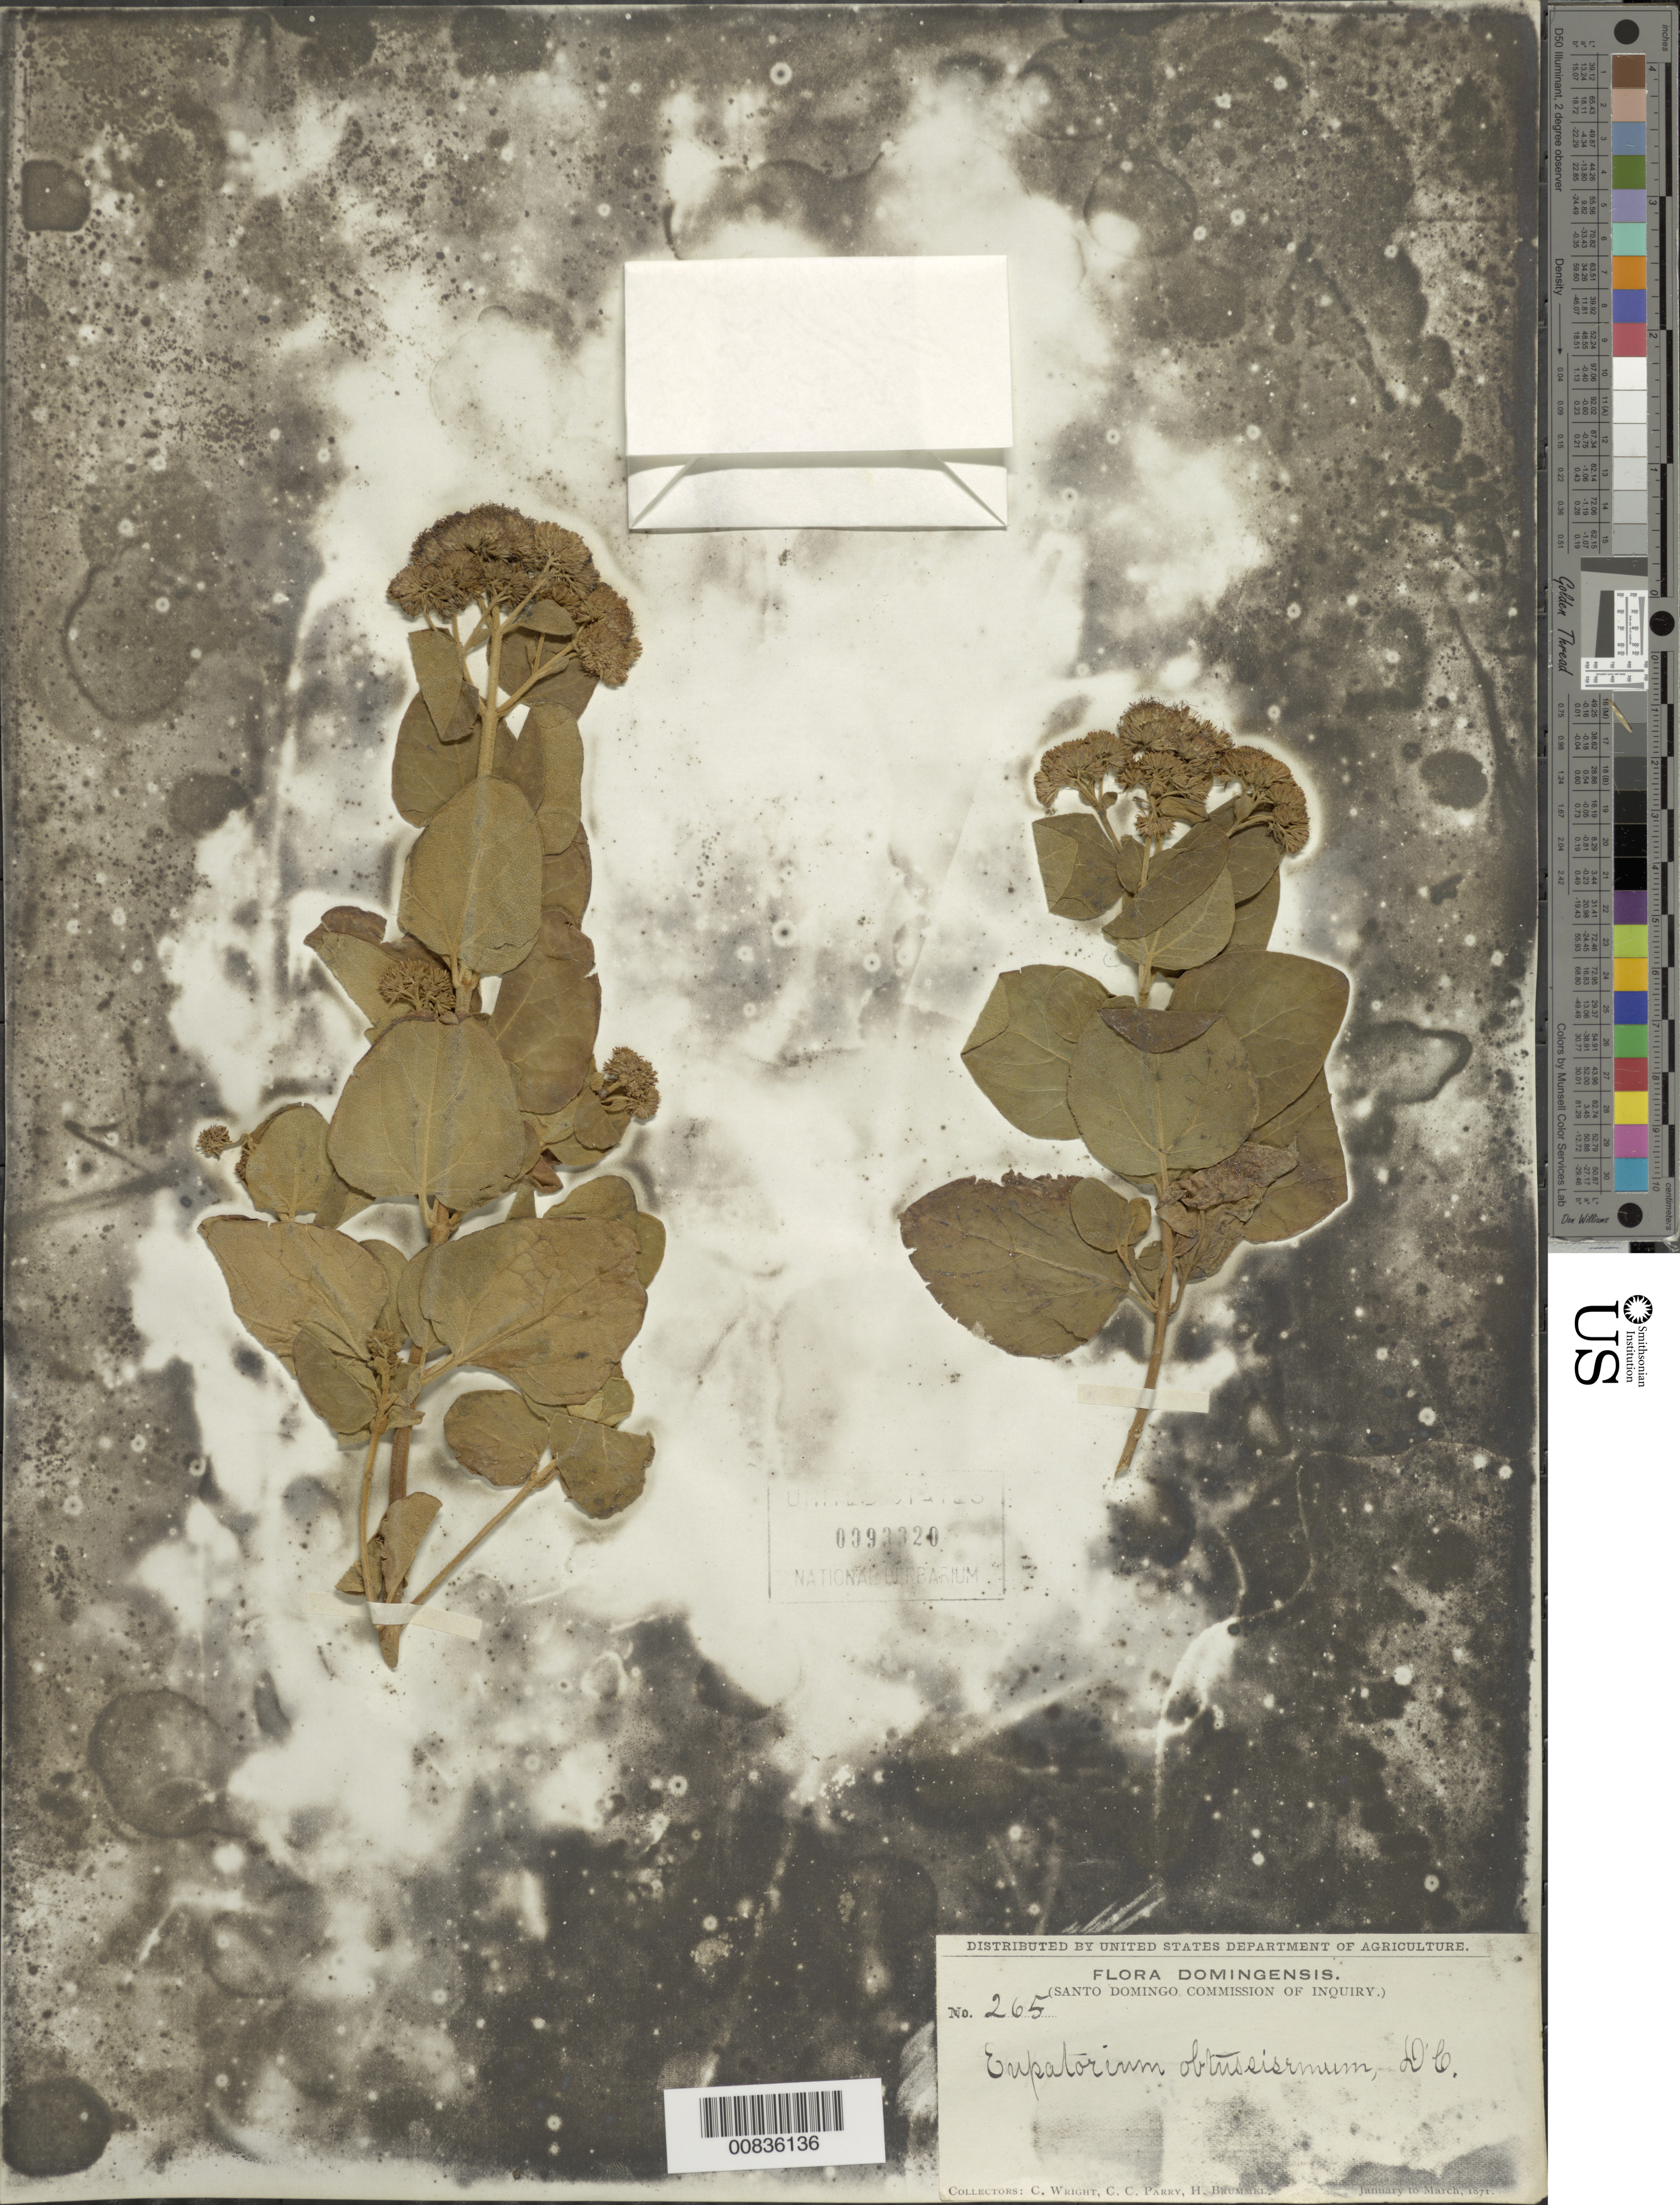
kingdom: Plantae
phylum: Tracheophyta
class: Magnoliopsida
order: Asterales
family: Asteraceae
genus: Koanophyllon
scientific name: Koanophyllon obtusissimum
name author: (DC.) R.M. King & H. Rob.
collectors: C. Wright, C. C. Parry & H. Brummel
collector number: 265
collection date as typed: Jan 1871 to -- Mar 1871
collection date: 1871-01/1871-03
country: Dominican Republic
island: Hispaniola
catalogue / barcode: US 93320